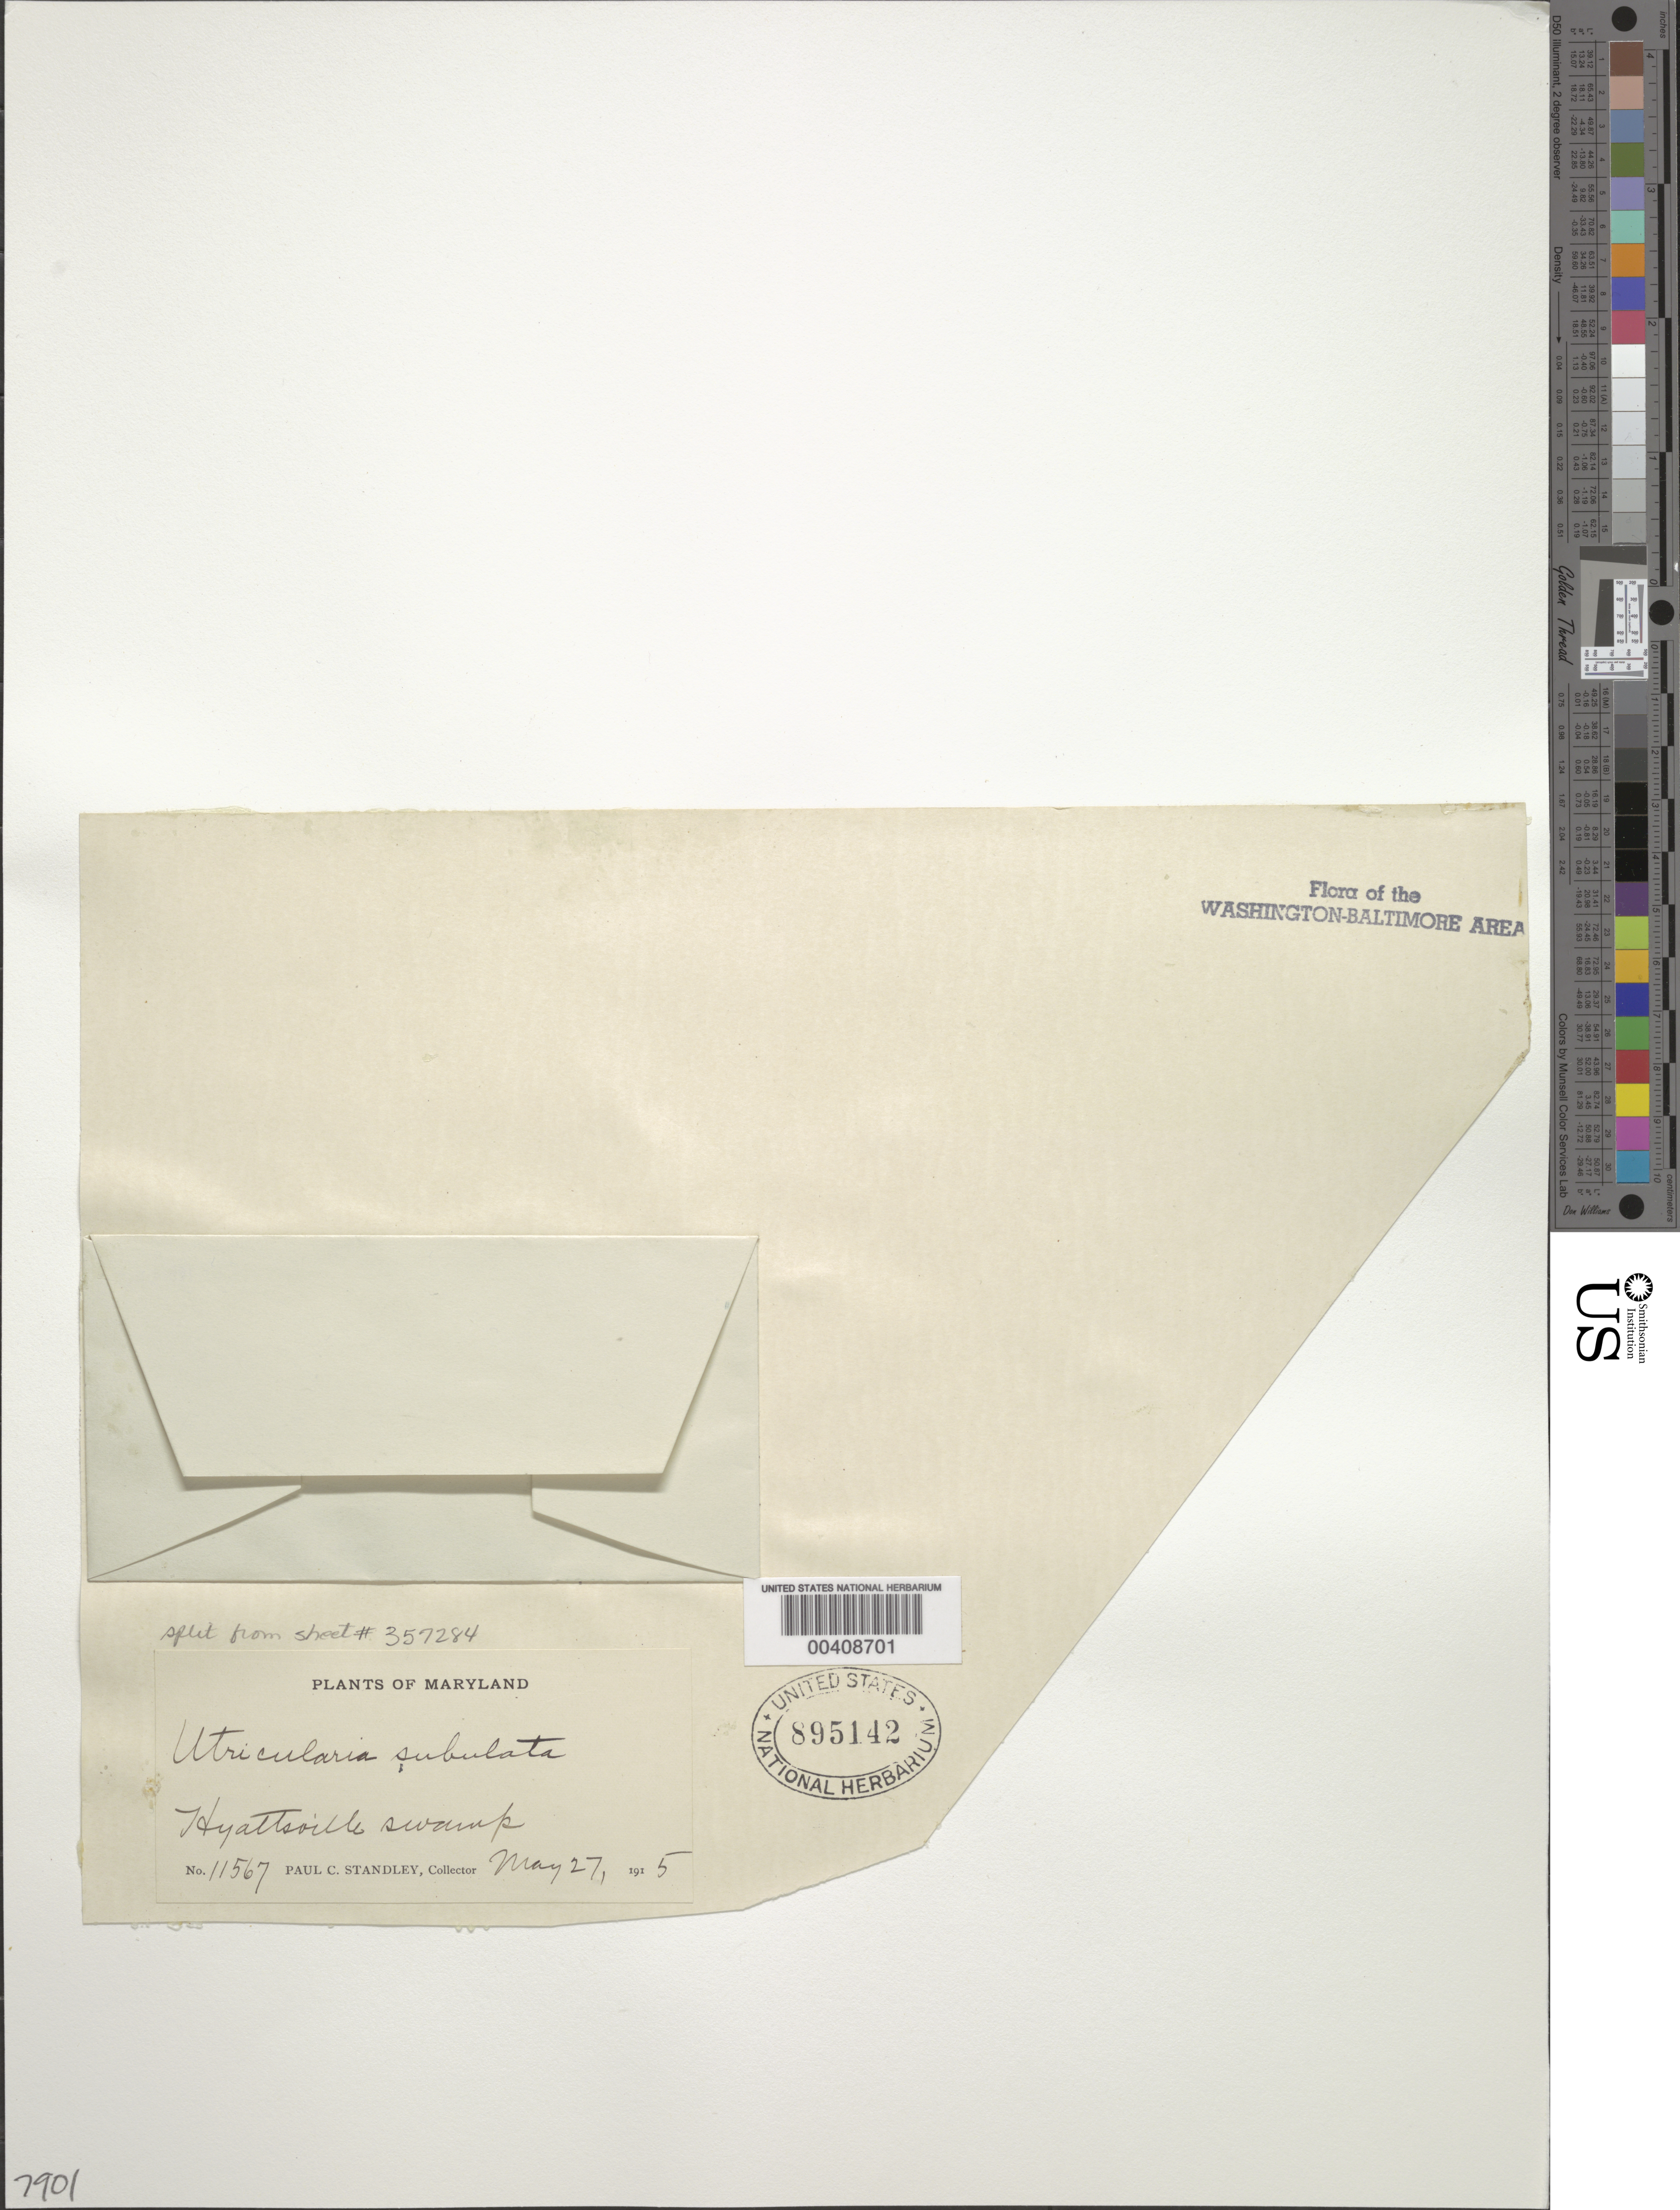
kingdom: Plantae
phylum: Tracheophyta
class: Magnoliopsida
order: Lamiales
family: Lentibulariaceae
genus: Utricularia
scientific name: Utricularia subulata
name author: L.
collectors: P. C. Standley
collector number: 11567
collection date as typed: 27 May 1915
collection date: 1915-05-27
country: United States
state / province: Maryland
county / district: Prince George's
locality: Hyattsville swamp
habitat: Swamp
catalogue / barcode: US 895142